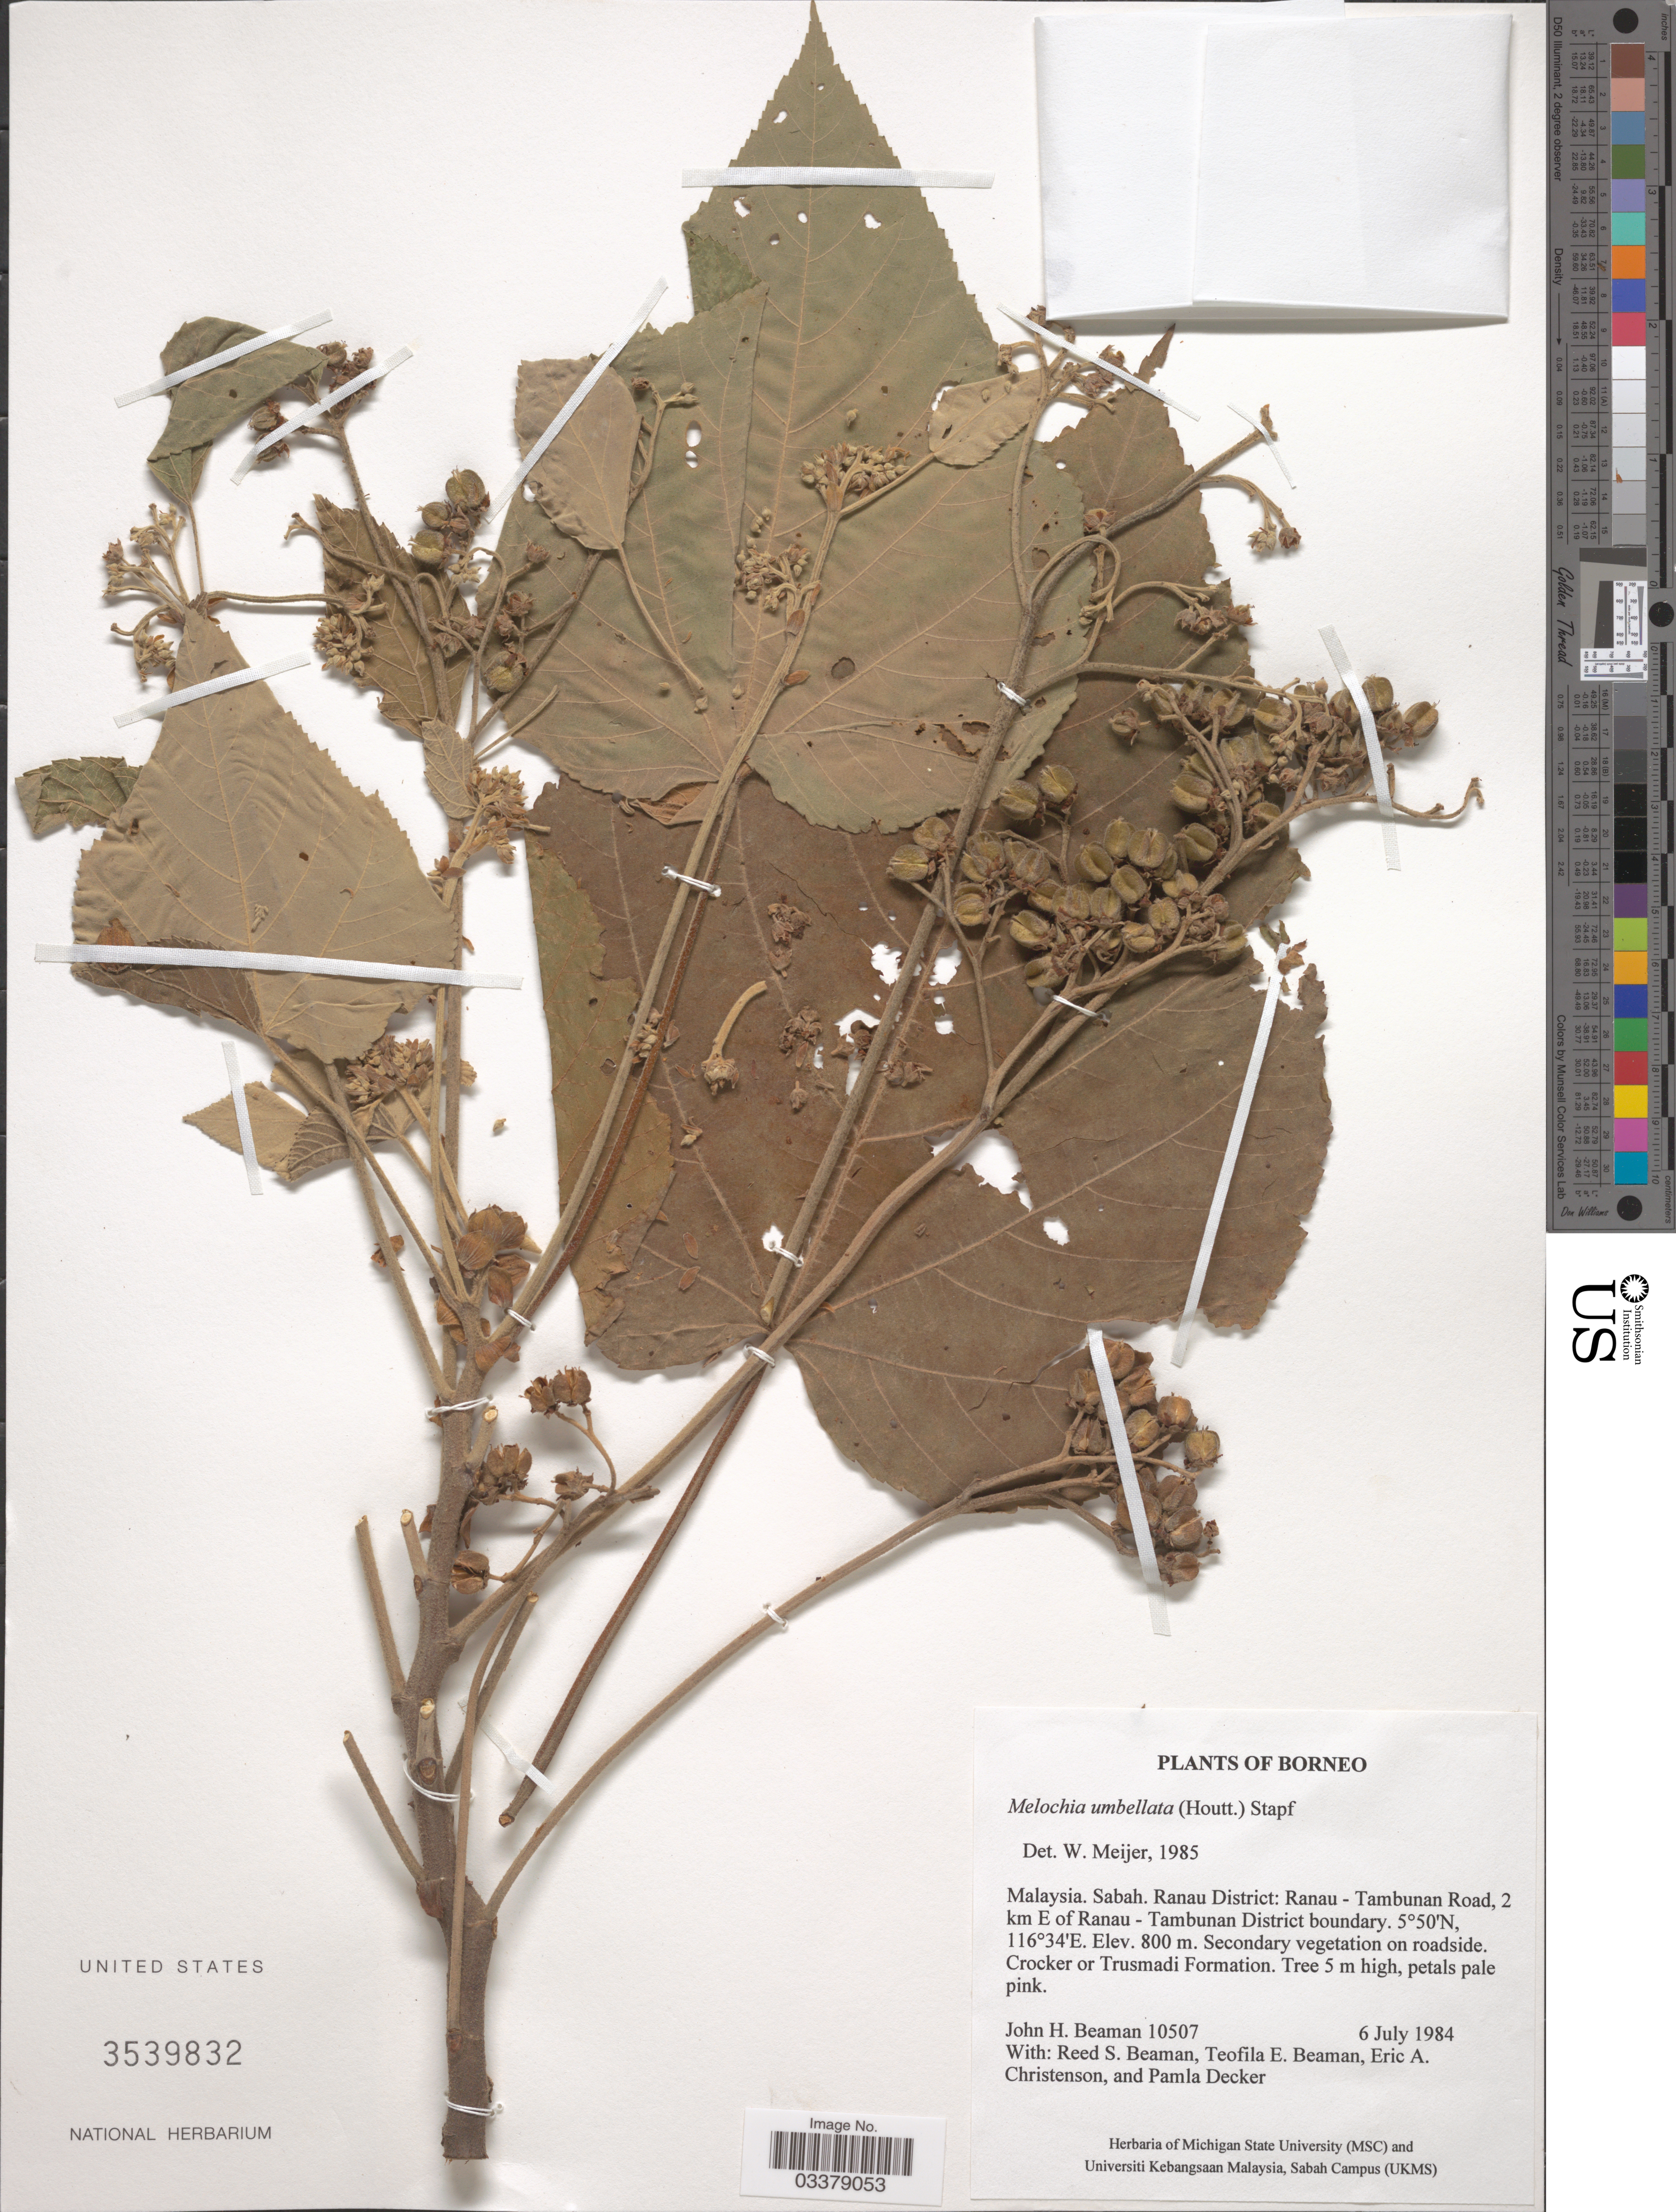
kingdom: Plantae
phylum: Tracheophyta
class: Magnoliopsida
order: Malvales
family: Malvaceae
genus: Melochia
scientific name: Melochia umbellata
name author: Stapf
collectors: J. H. Beaman, R. S. Beaman, T. E. Beaman, E. A. Christenson & P. Decker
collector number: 10507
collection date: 1984-07-06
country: Malaysia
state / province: Sabah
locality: Borneo. Ranau District: Ranau - Tambunan Road, 2 km E of Ranau - Tambunan District boundary.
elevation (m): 800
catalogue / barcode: US 3539832